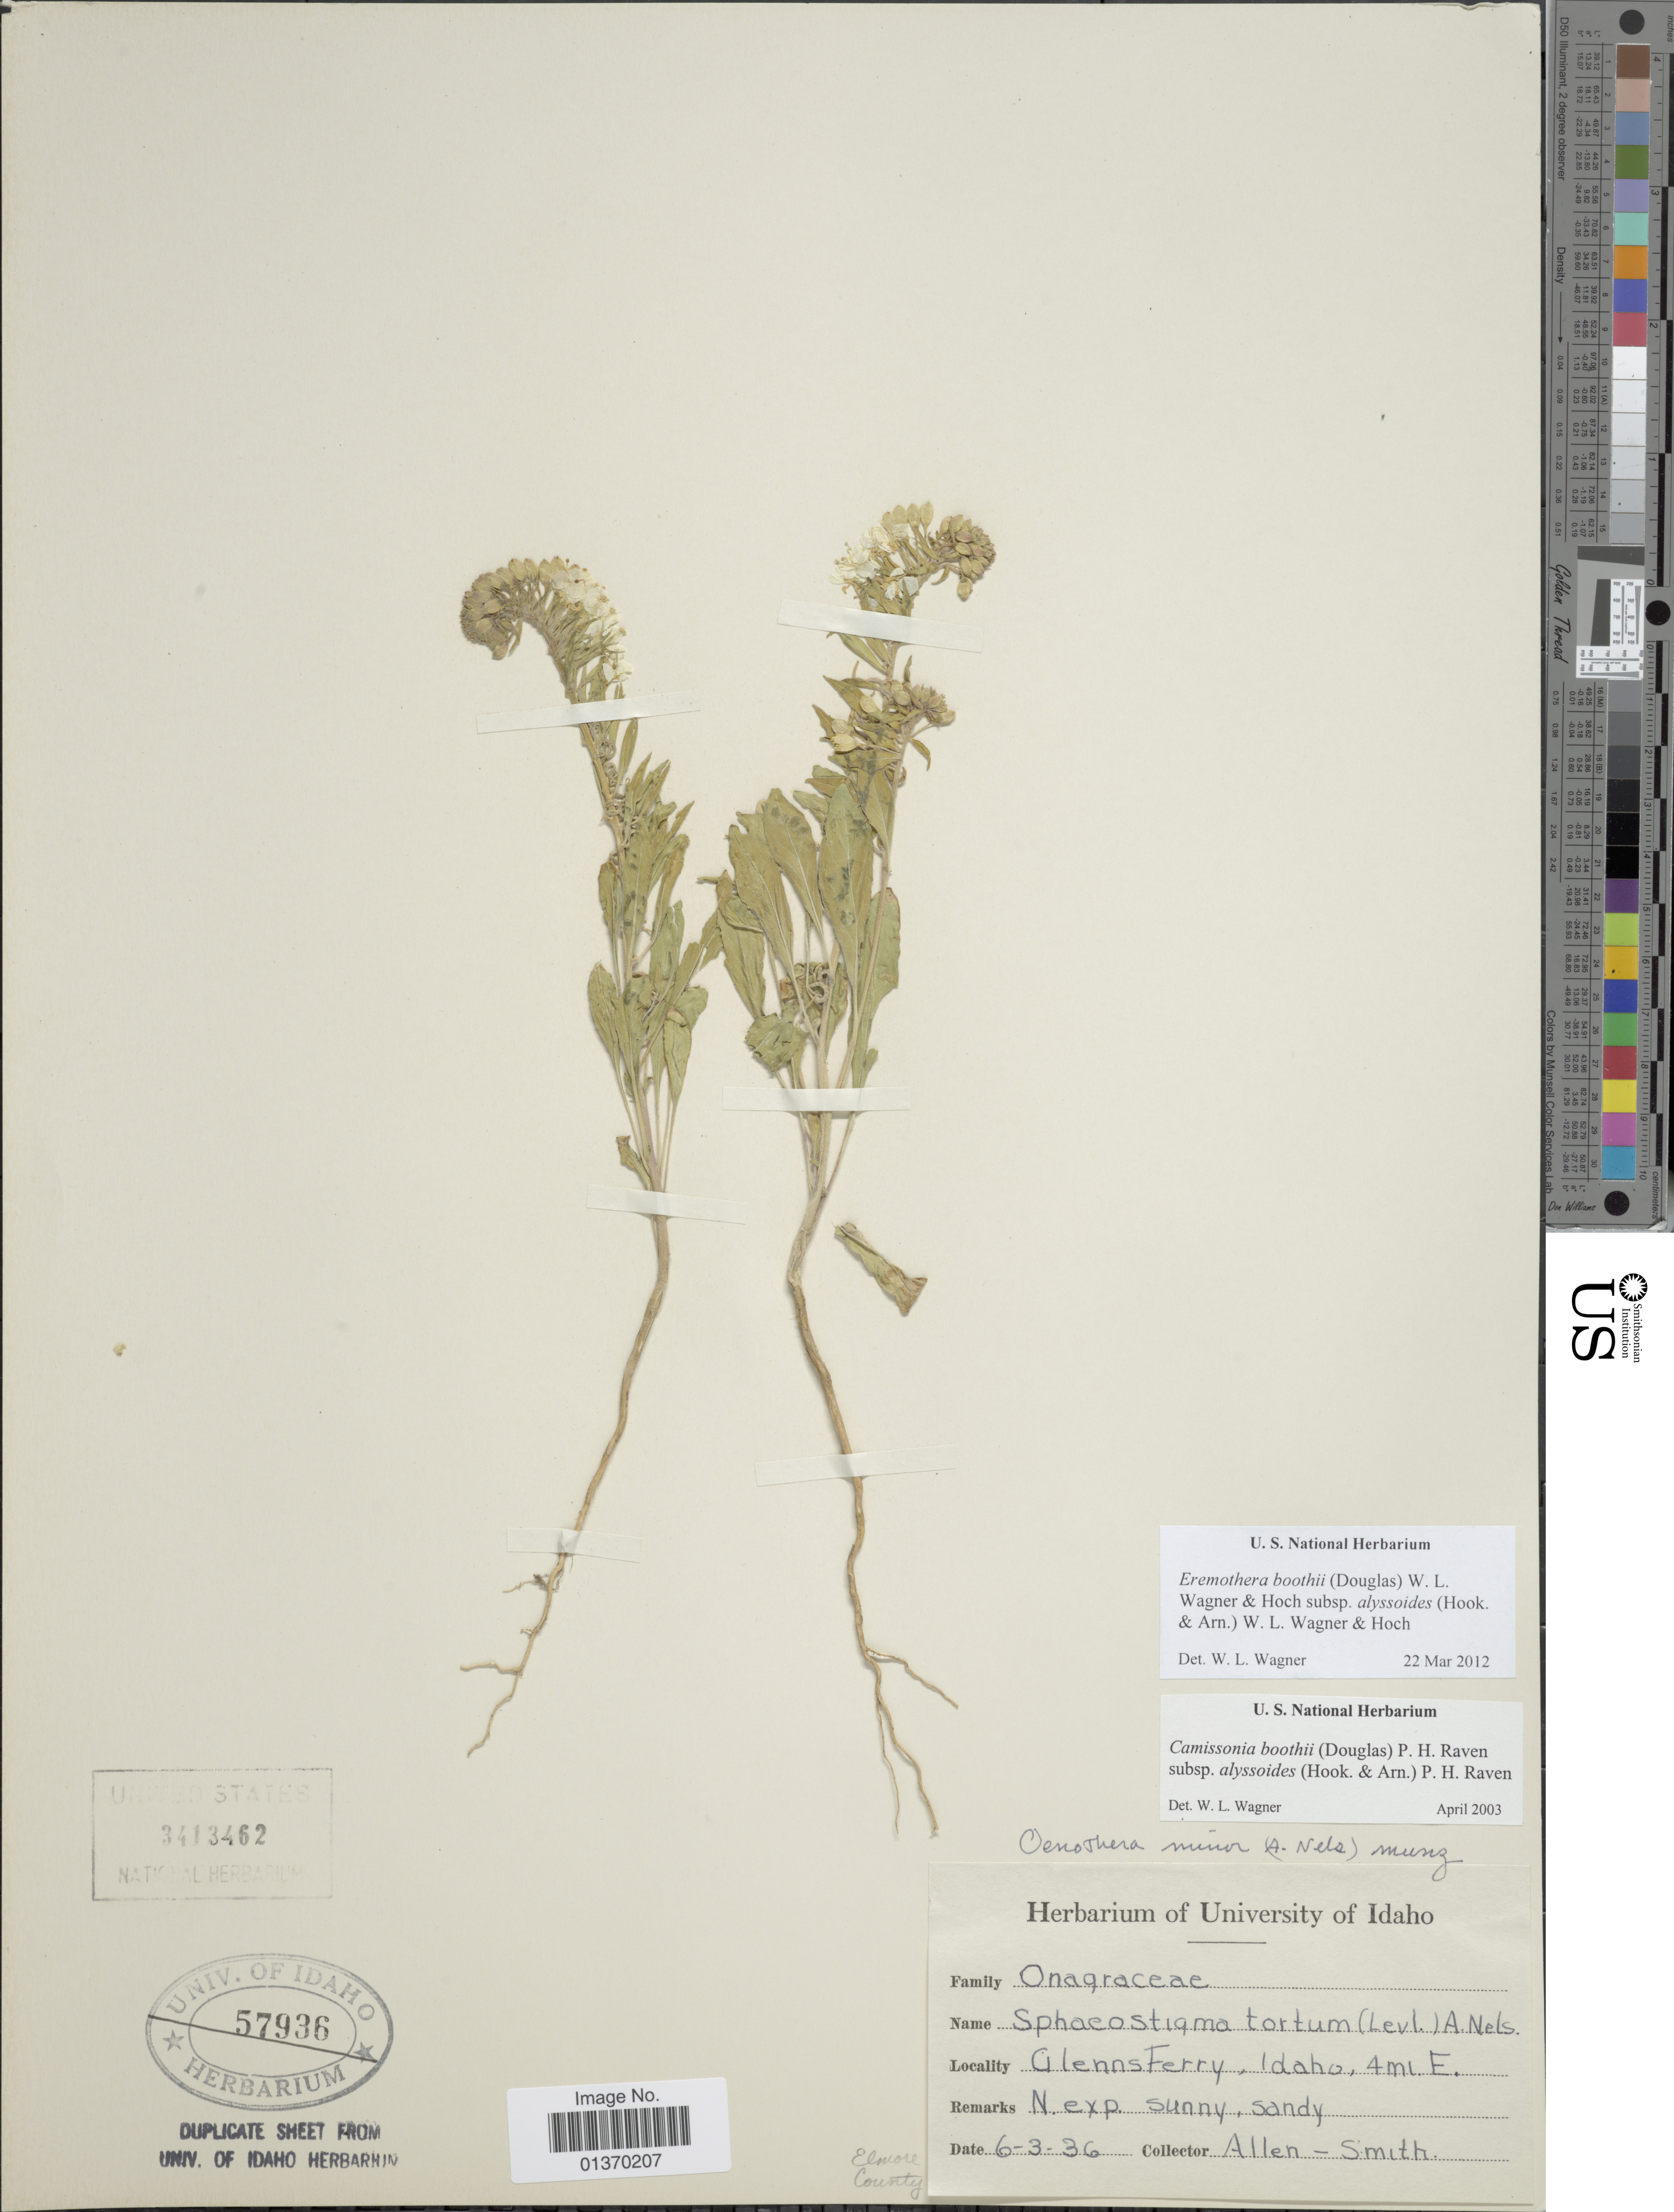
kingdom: Plantae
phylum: Tracheophyta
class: Magnoliopsida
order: Myrtales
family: Onagraceae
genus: Eremothera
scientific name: Eremothera boothii subsp. alyssoides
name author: (Hook. & Arn.) W.L. Wagner & Hoch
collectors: A. Smith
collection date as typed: Transcribed d/m/y: 3/6/36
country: United States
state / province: Idaho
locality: Glenns Ferry, Idaho, 4 mi. E.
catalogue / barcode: US 3413462